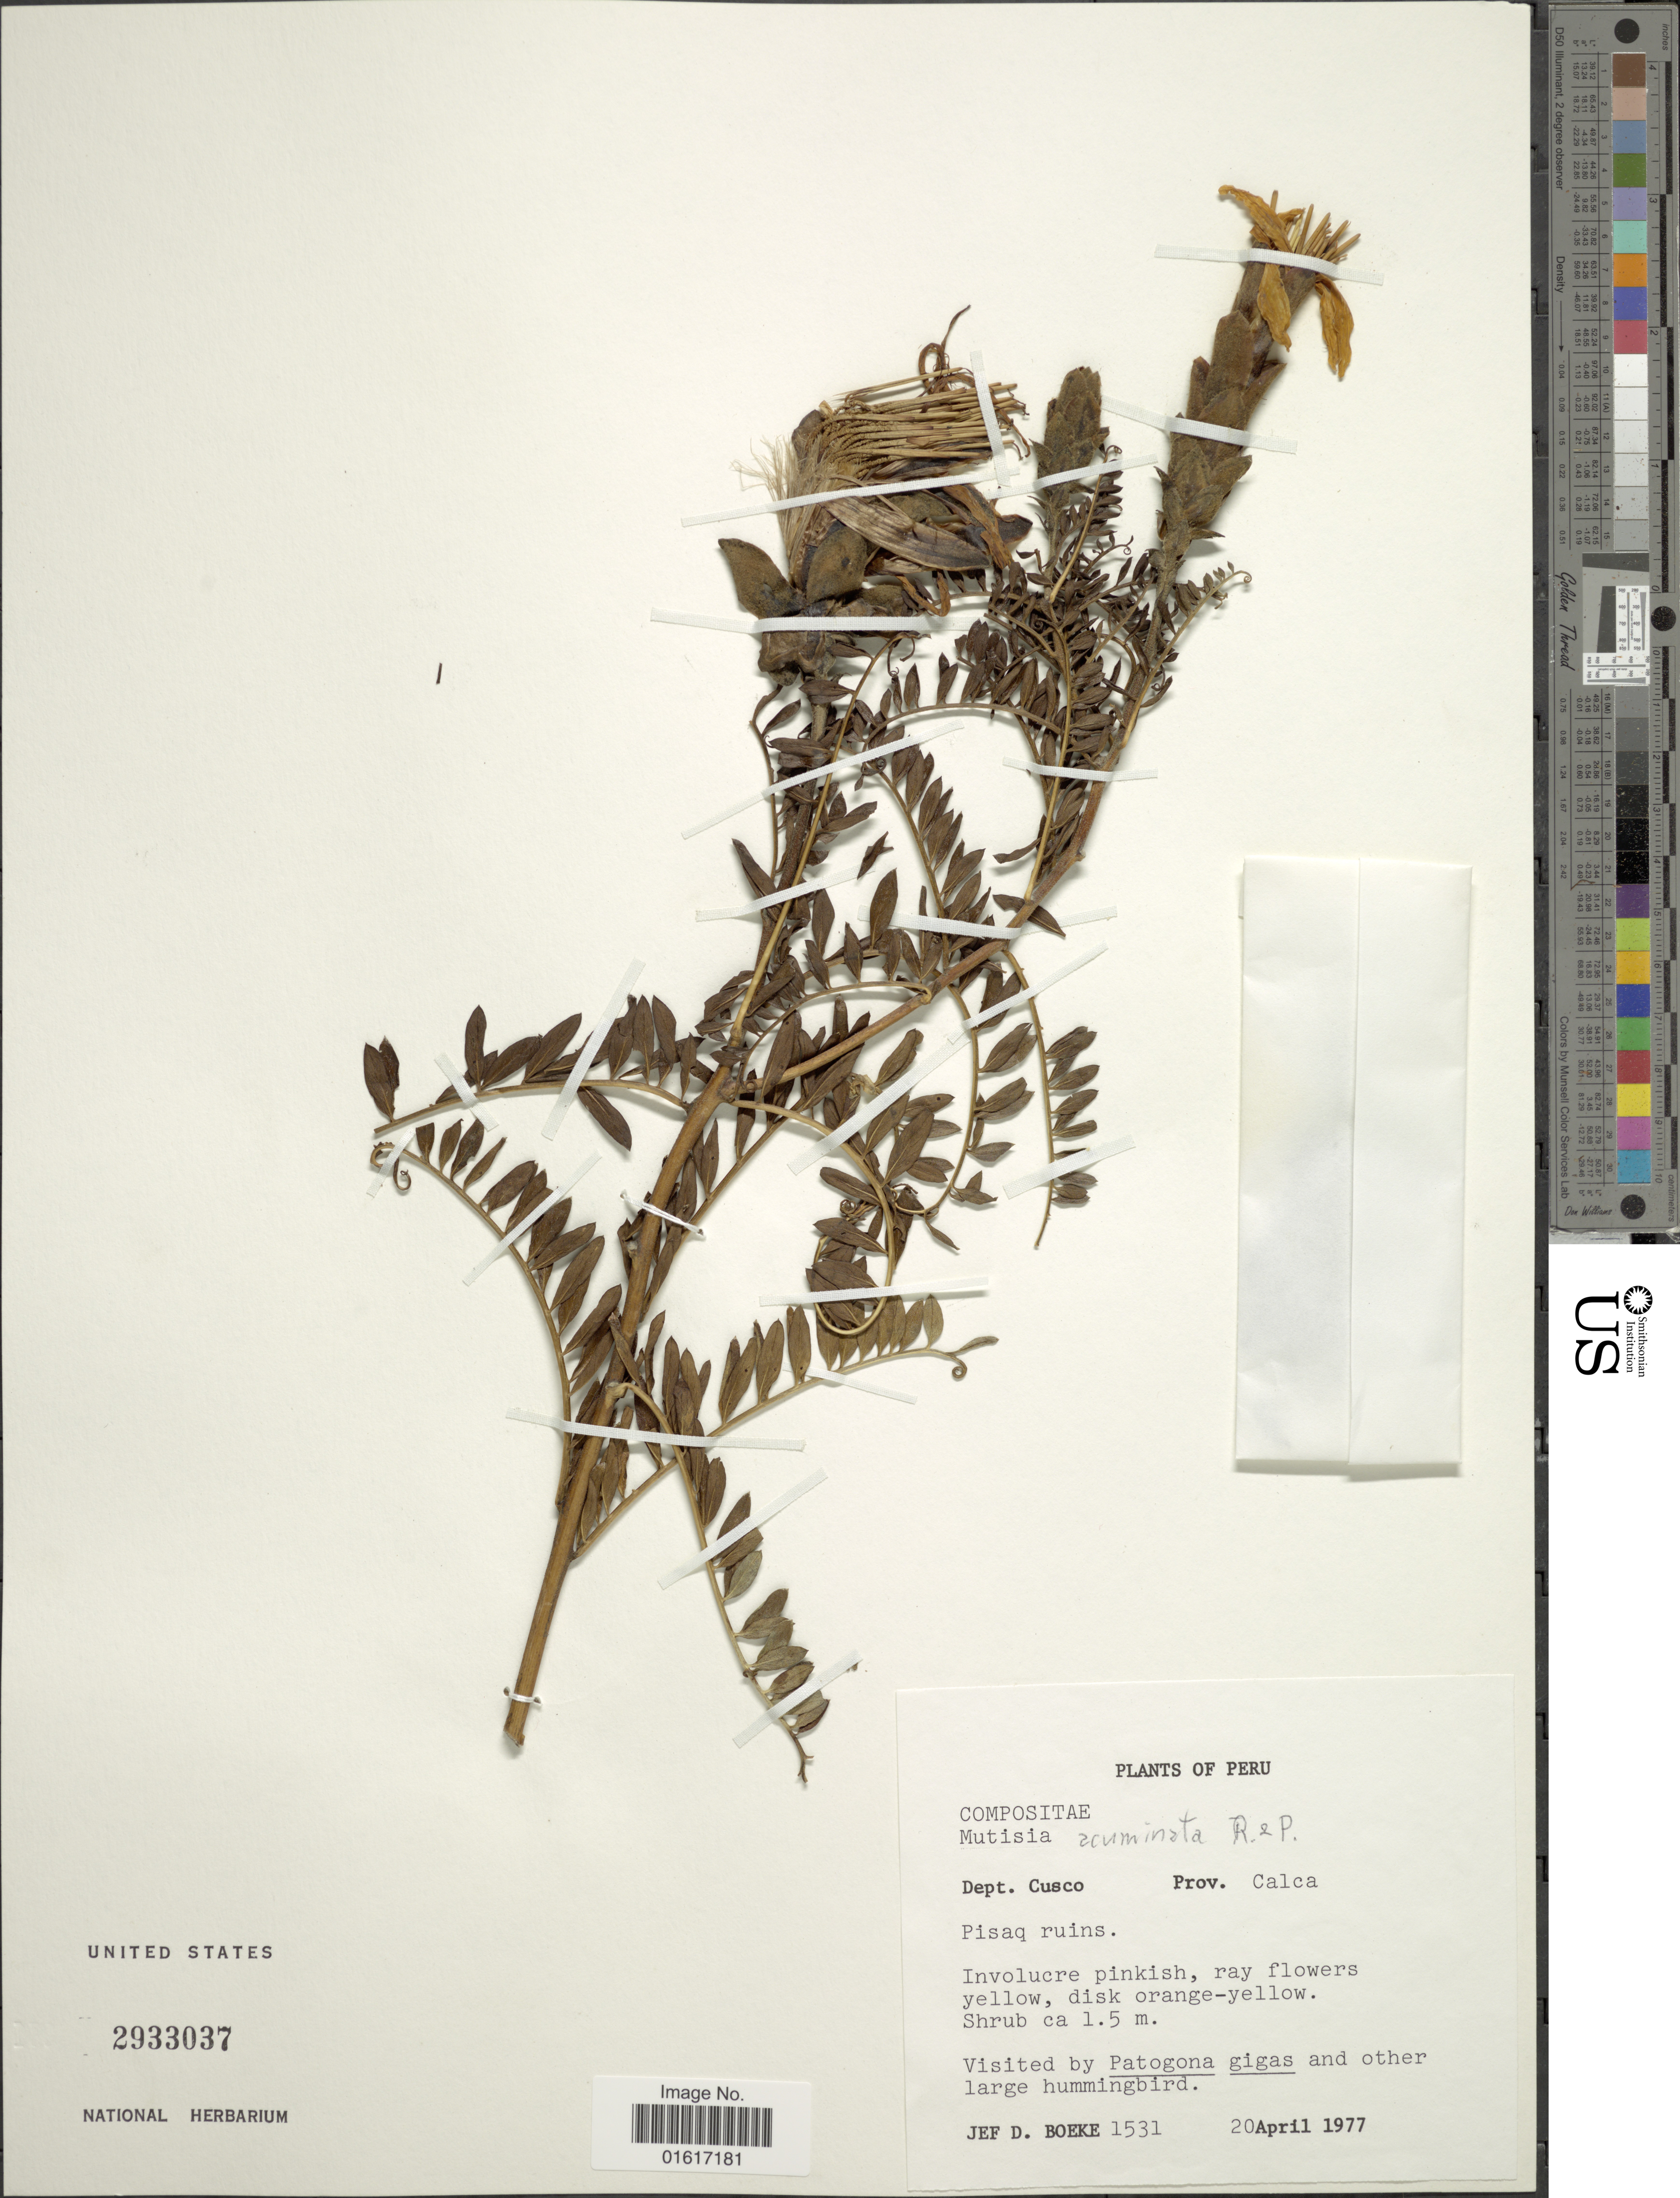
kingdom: Plantae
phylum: Tracheophyta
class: Magnoliopsida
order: Asterales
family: Asteraceae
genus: Mutisia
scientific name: Mutisia acuminata var. hirsuta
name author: (Meyen) Cabrera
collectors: J. D. Boeke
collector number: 1531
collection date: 1977-04-20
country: Peru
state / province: Cusco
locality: Prov. Calca. Pisaq ruins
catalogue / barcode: US 2933037